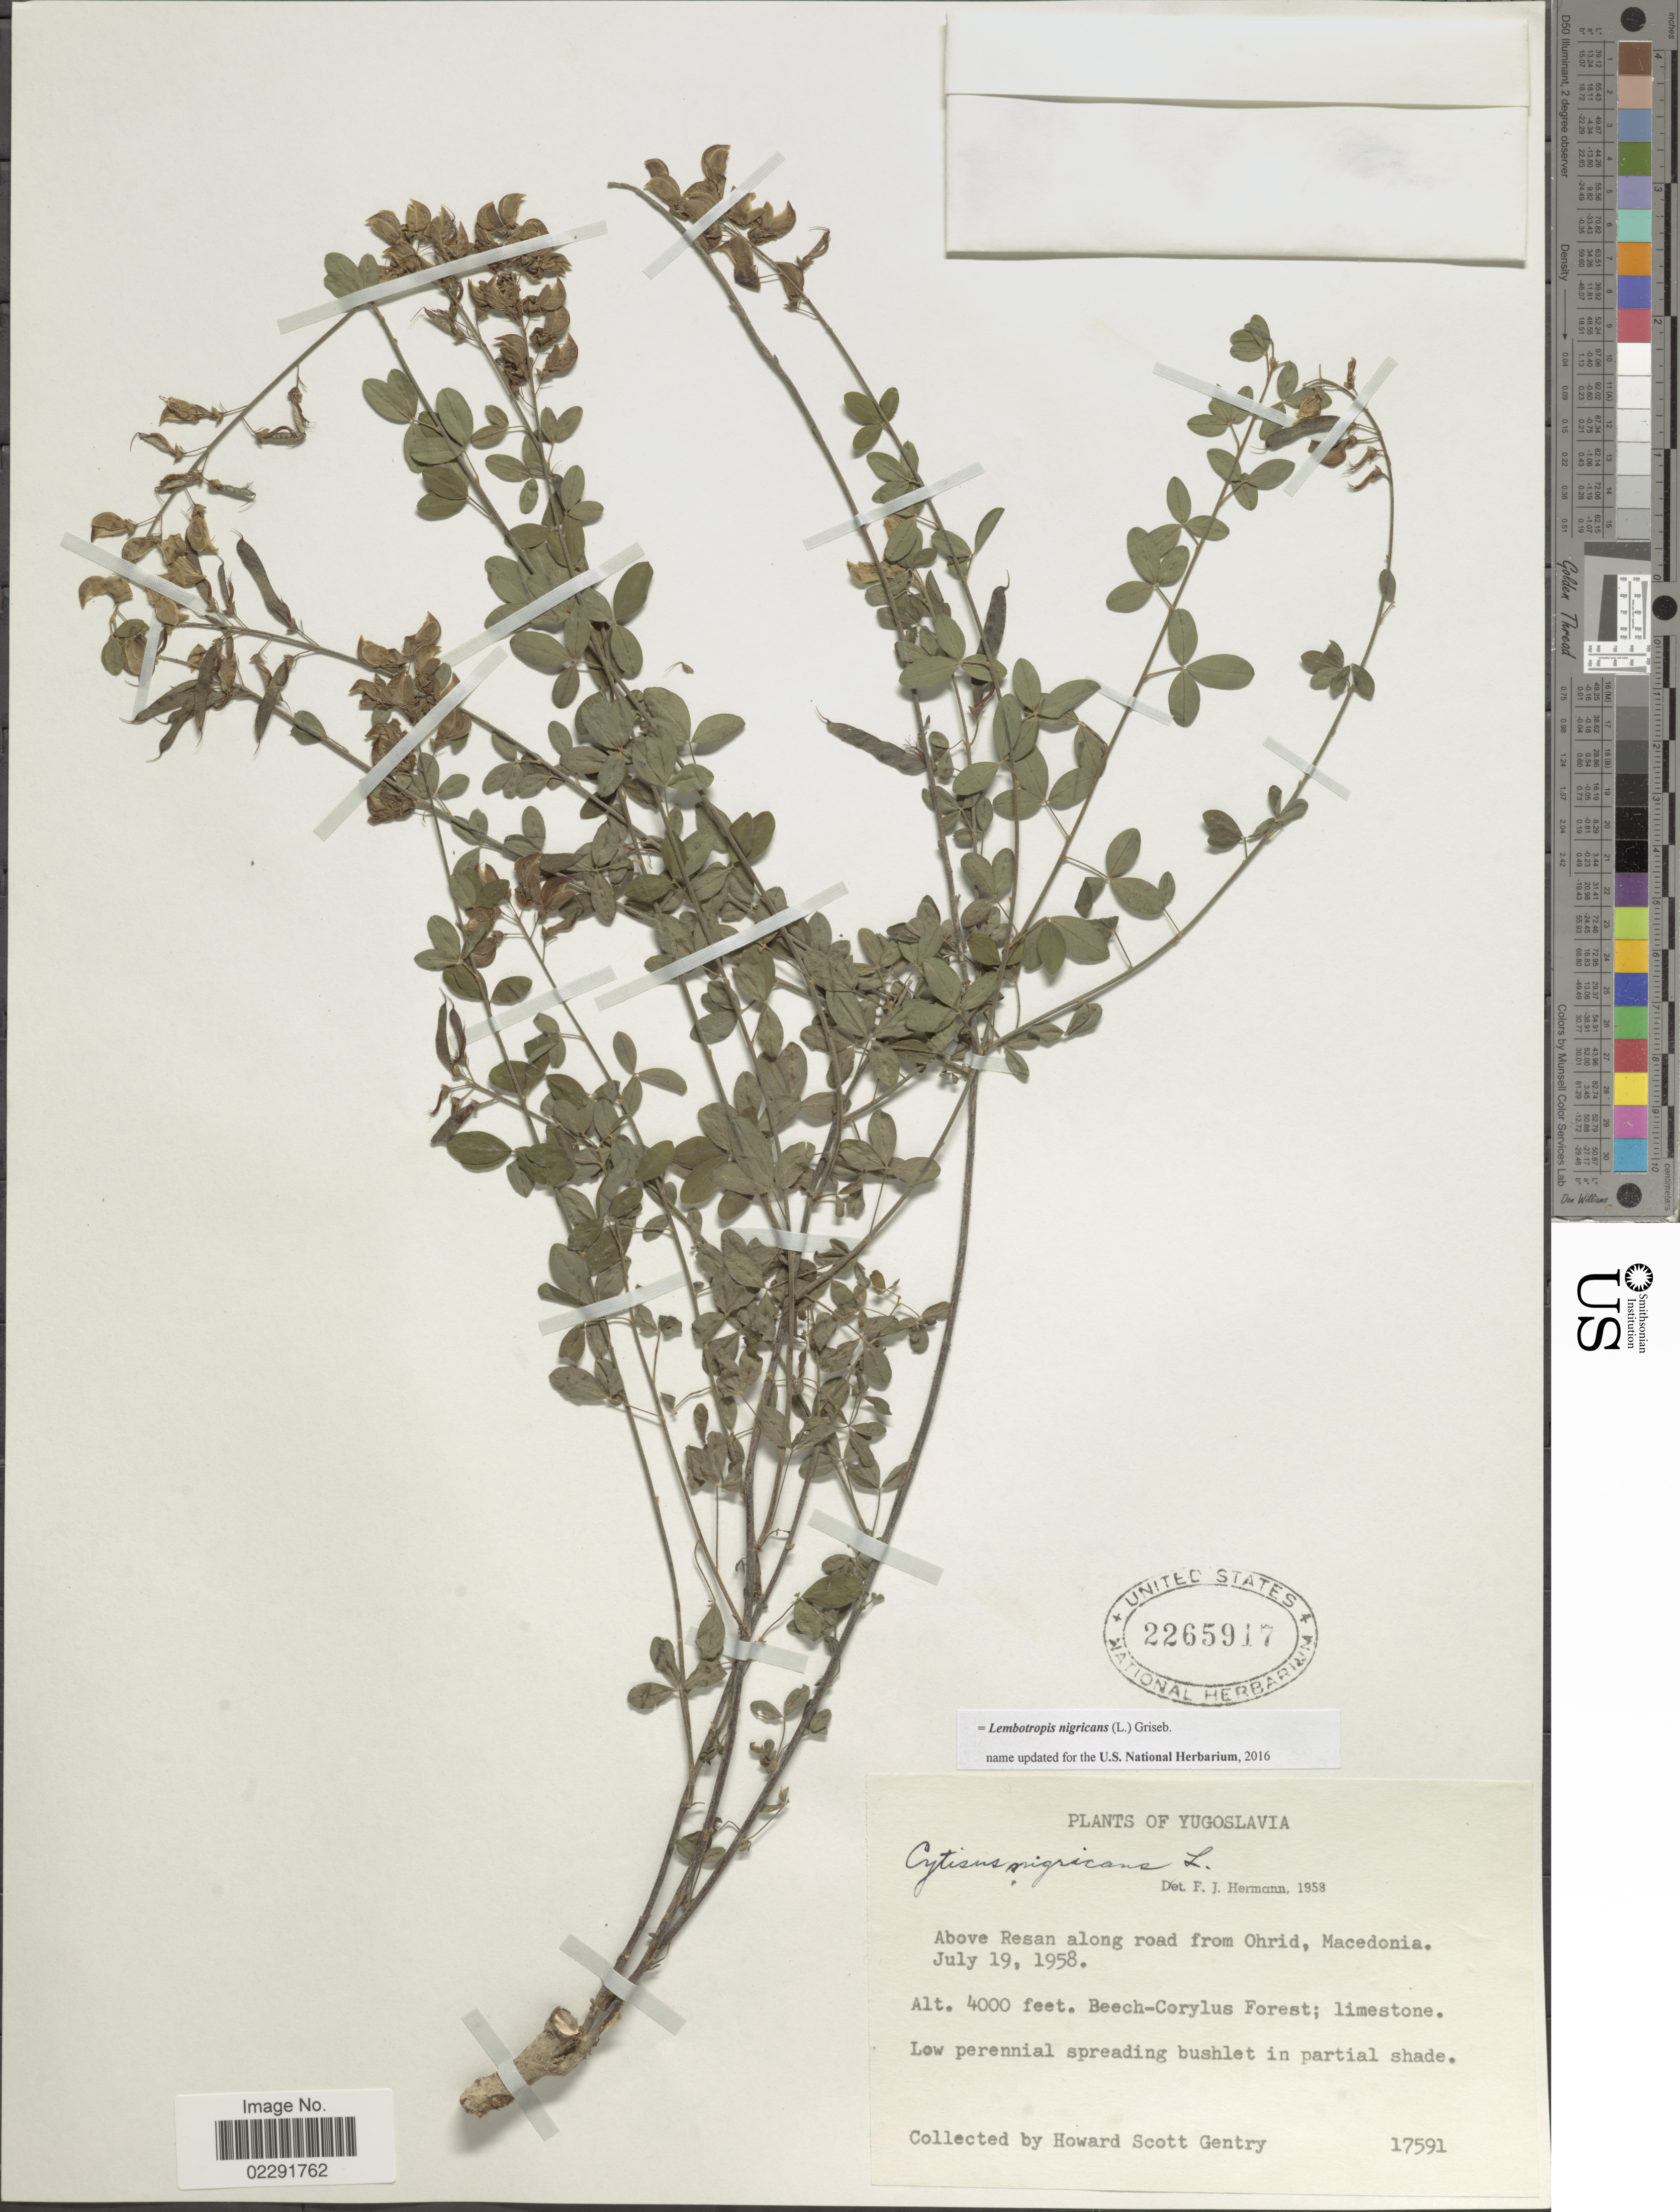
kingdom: Plantae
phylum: Tracheophyta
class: Magnoliopsida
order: Fabales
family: Fabaceae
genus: Lembotropis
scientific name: Lembotropis nigricans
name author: (L.) Griseb.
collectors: H. S. Gentry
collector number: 17591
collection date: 1958-07-19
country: North Macedonia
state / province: Debar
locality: Yugoslavia, above Resan along road from Ohrid, Macedonia.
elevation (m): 1219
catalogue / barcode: US 2265917